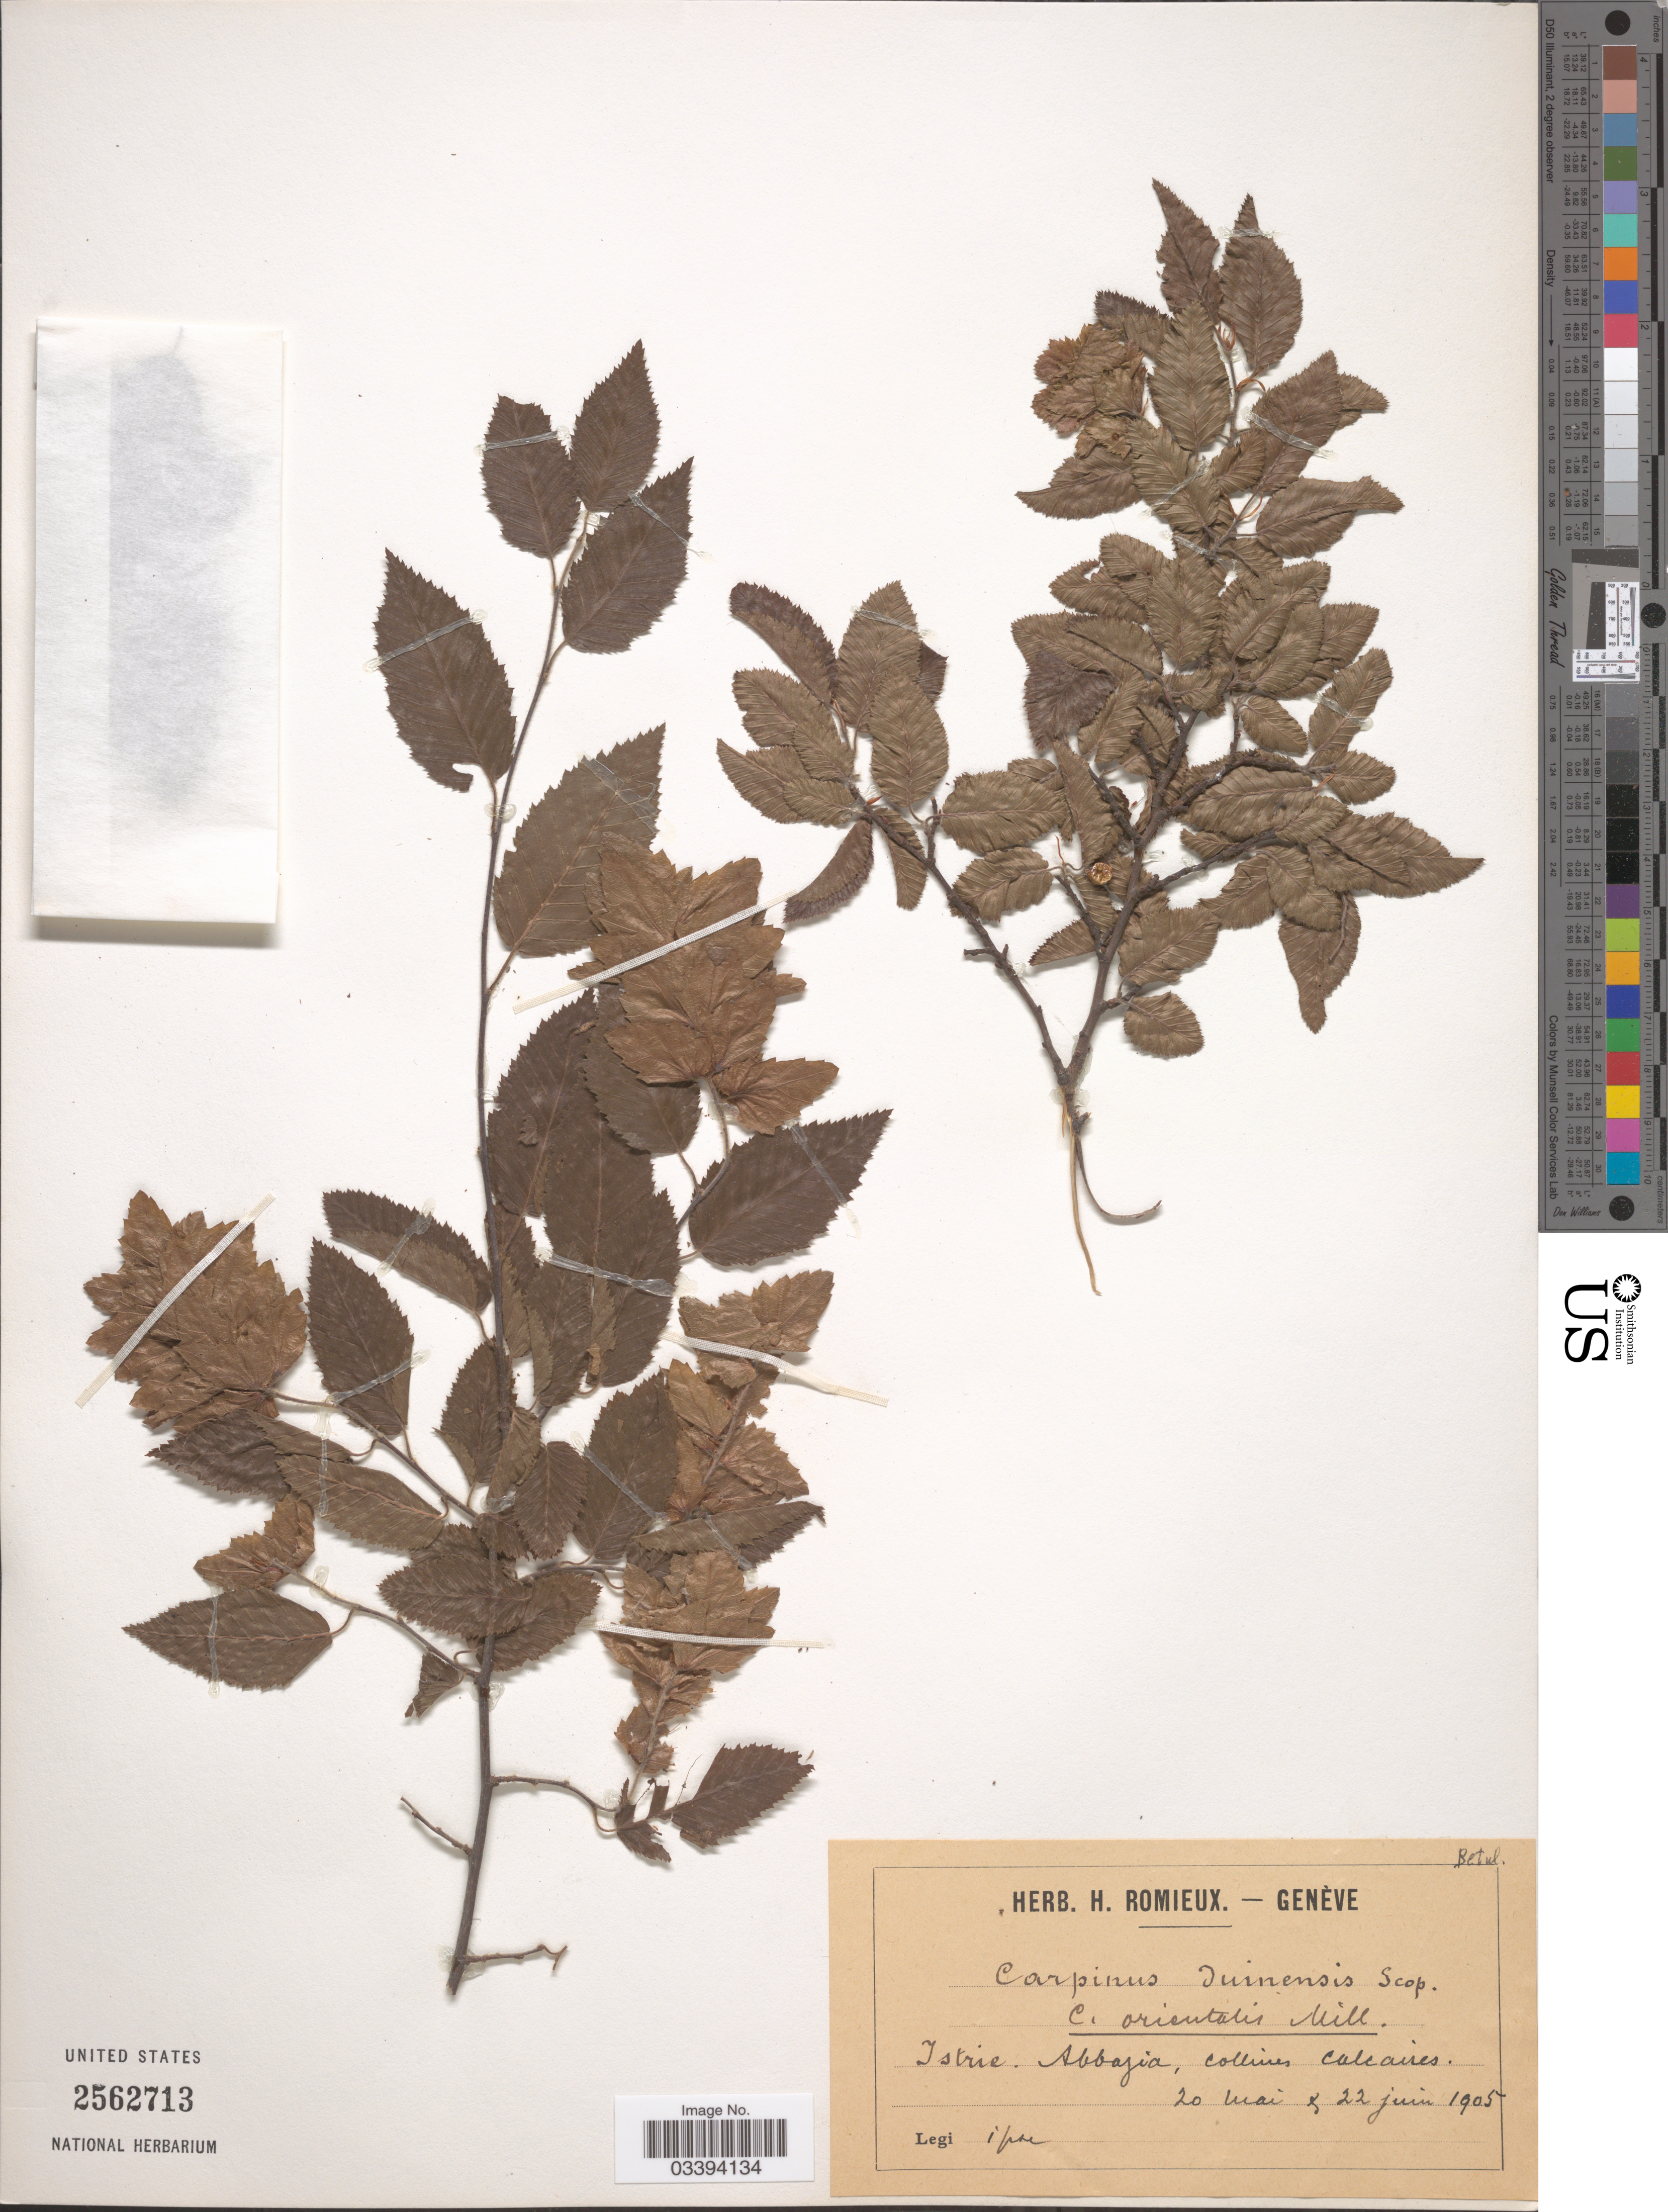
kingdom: Plantae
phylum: Tracheophyta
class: Magnoliopsida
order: Fagales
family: Betulaceae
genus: Carpinus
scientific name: Carpinus orientalis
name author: Mill.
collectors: Romieux, H.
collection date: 1905-05-22/1905-06-22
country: Switzerland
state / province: Genève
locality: Istrie: Abbazia, collines calcaires.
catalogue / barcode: US 2562713